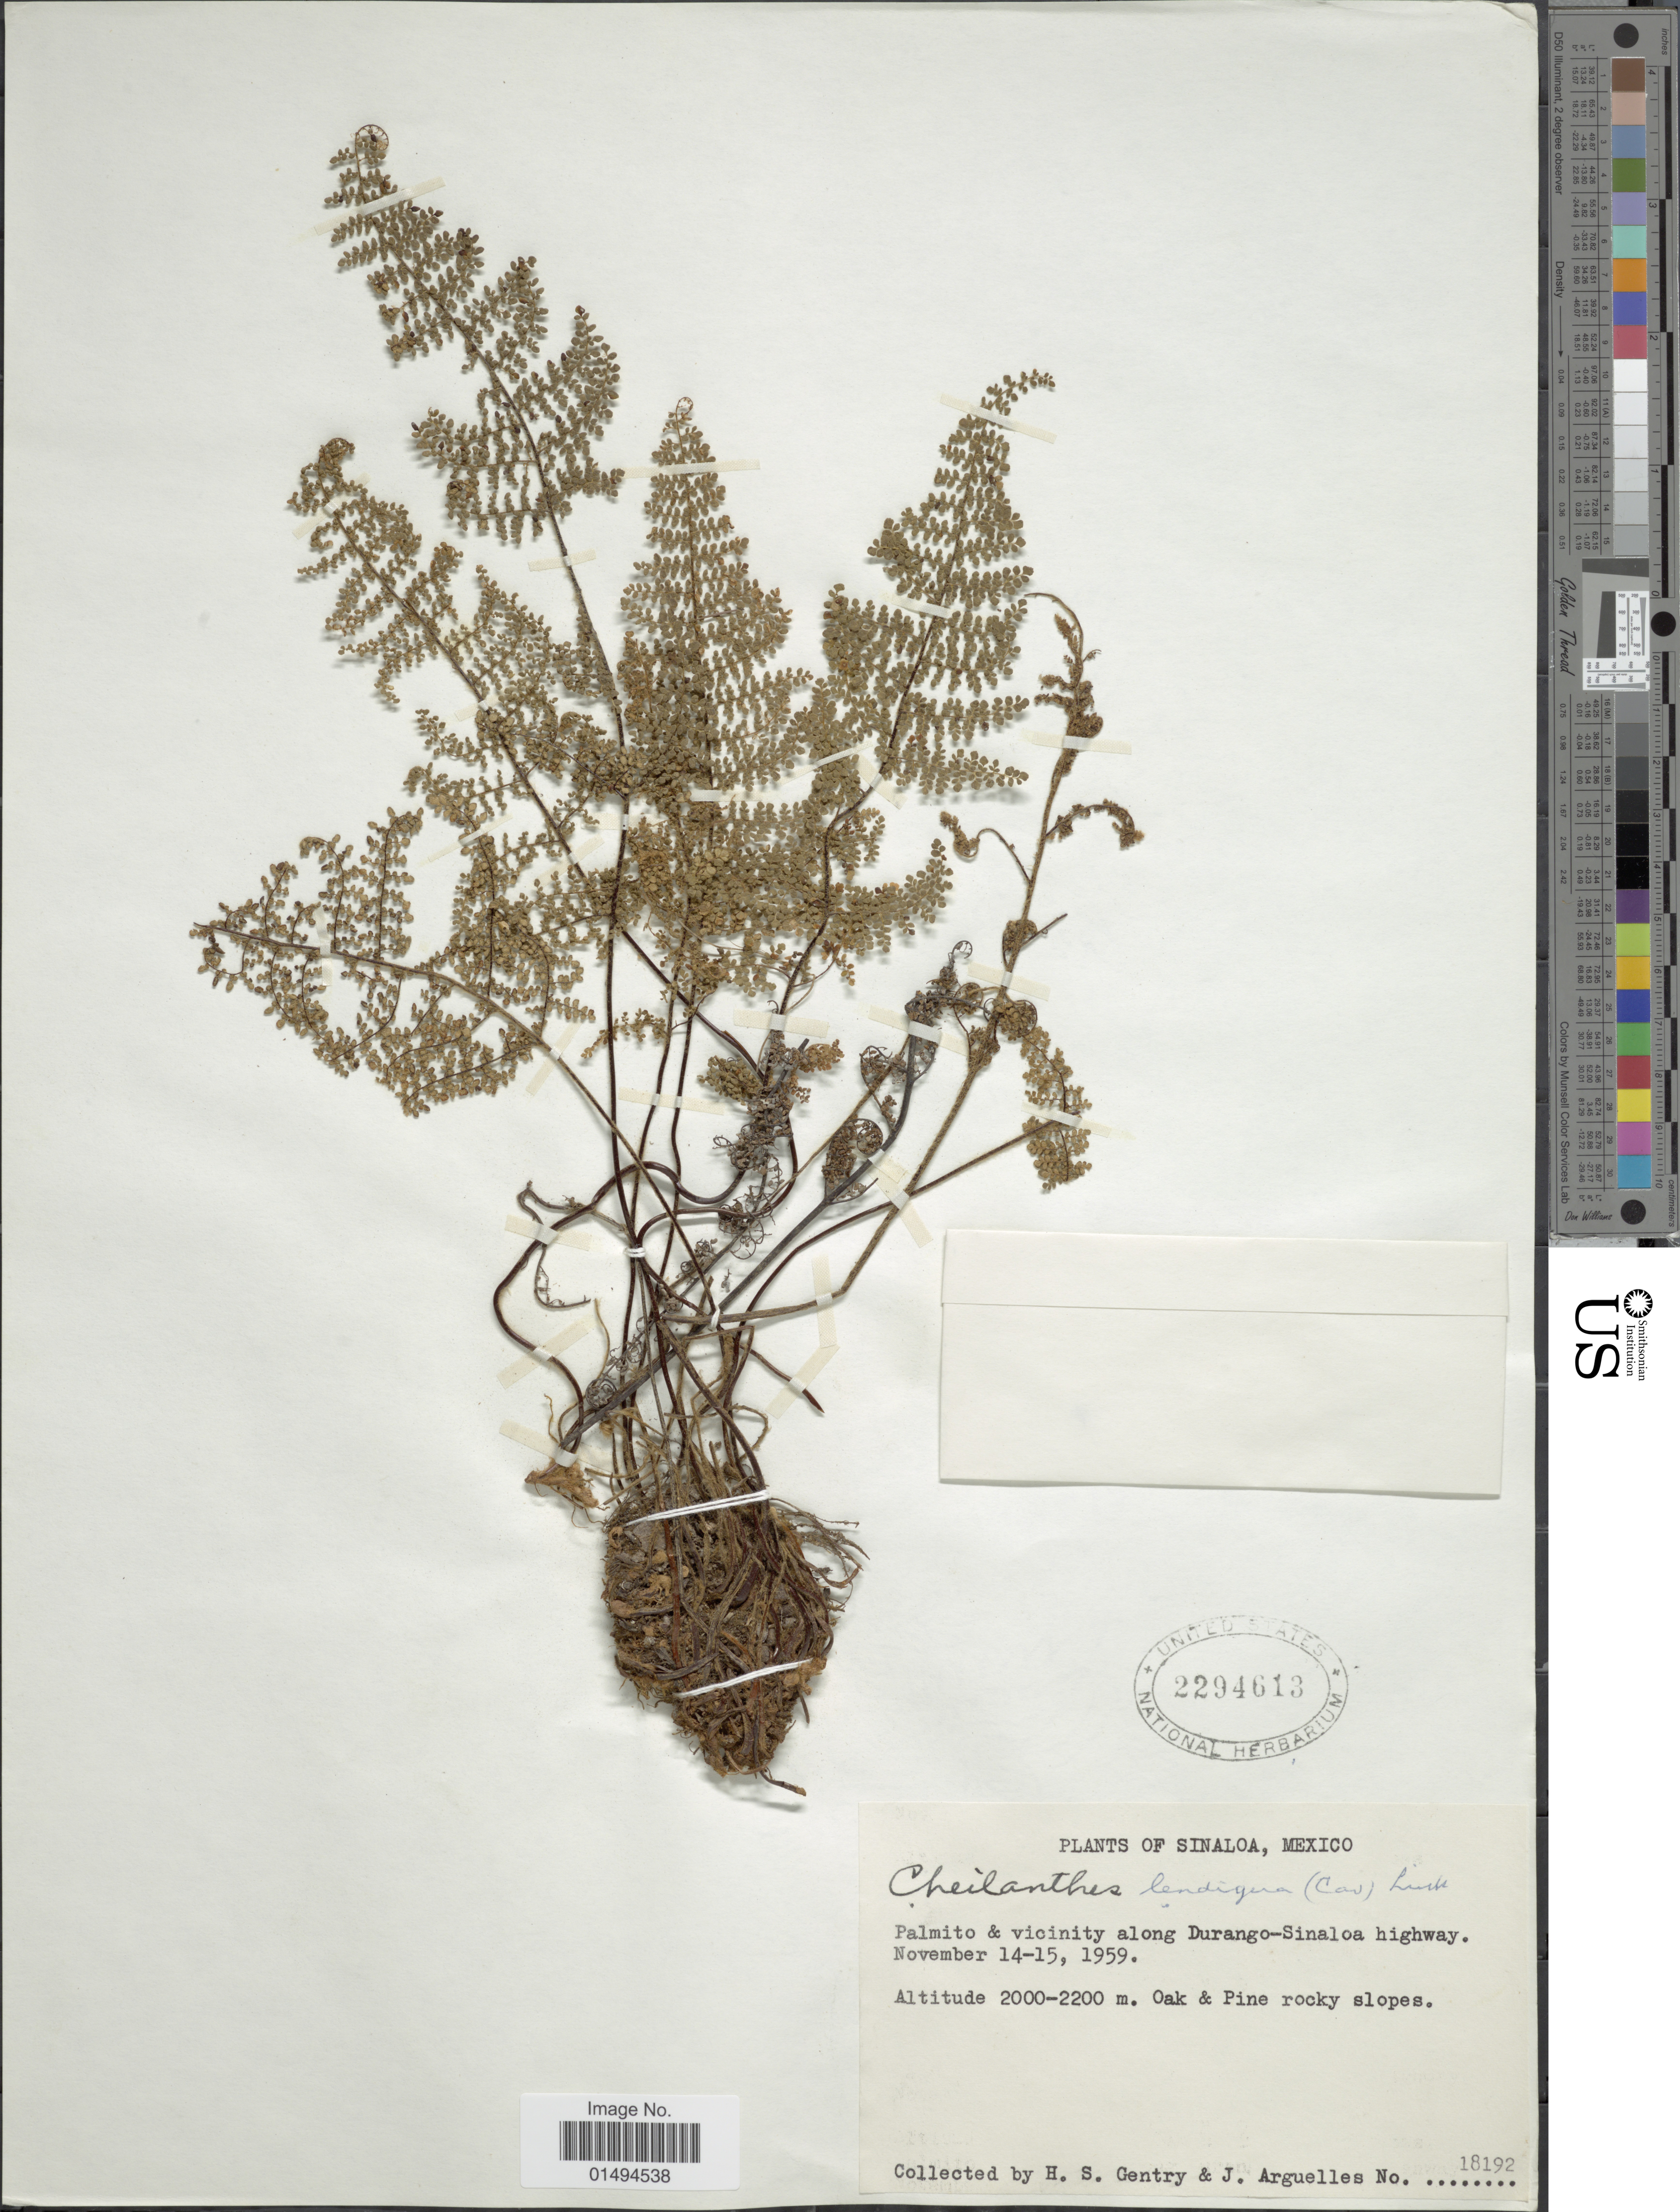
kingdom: Plantae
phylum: Tracheophyta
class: Polypodiopsida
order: Polypodiales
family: Pteridaceae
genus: Myriopteris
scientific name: Myriopteris lendigera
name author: (Cav.) J. Sm.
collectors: H. S. Gentry & J. Arguelles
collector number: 18192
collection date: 1959-11-14/1959-11-15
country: Mexico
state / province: Sinaloa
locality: Palmito & vicinity along Durango-Sinaloa highway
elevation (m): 2000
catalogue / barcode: US 2294613